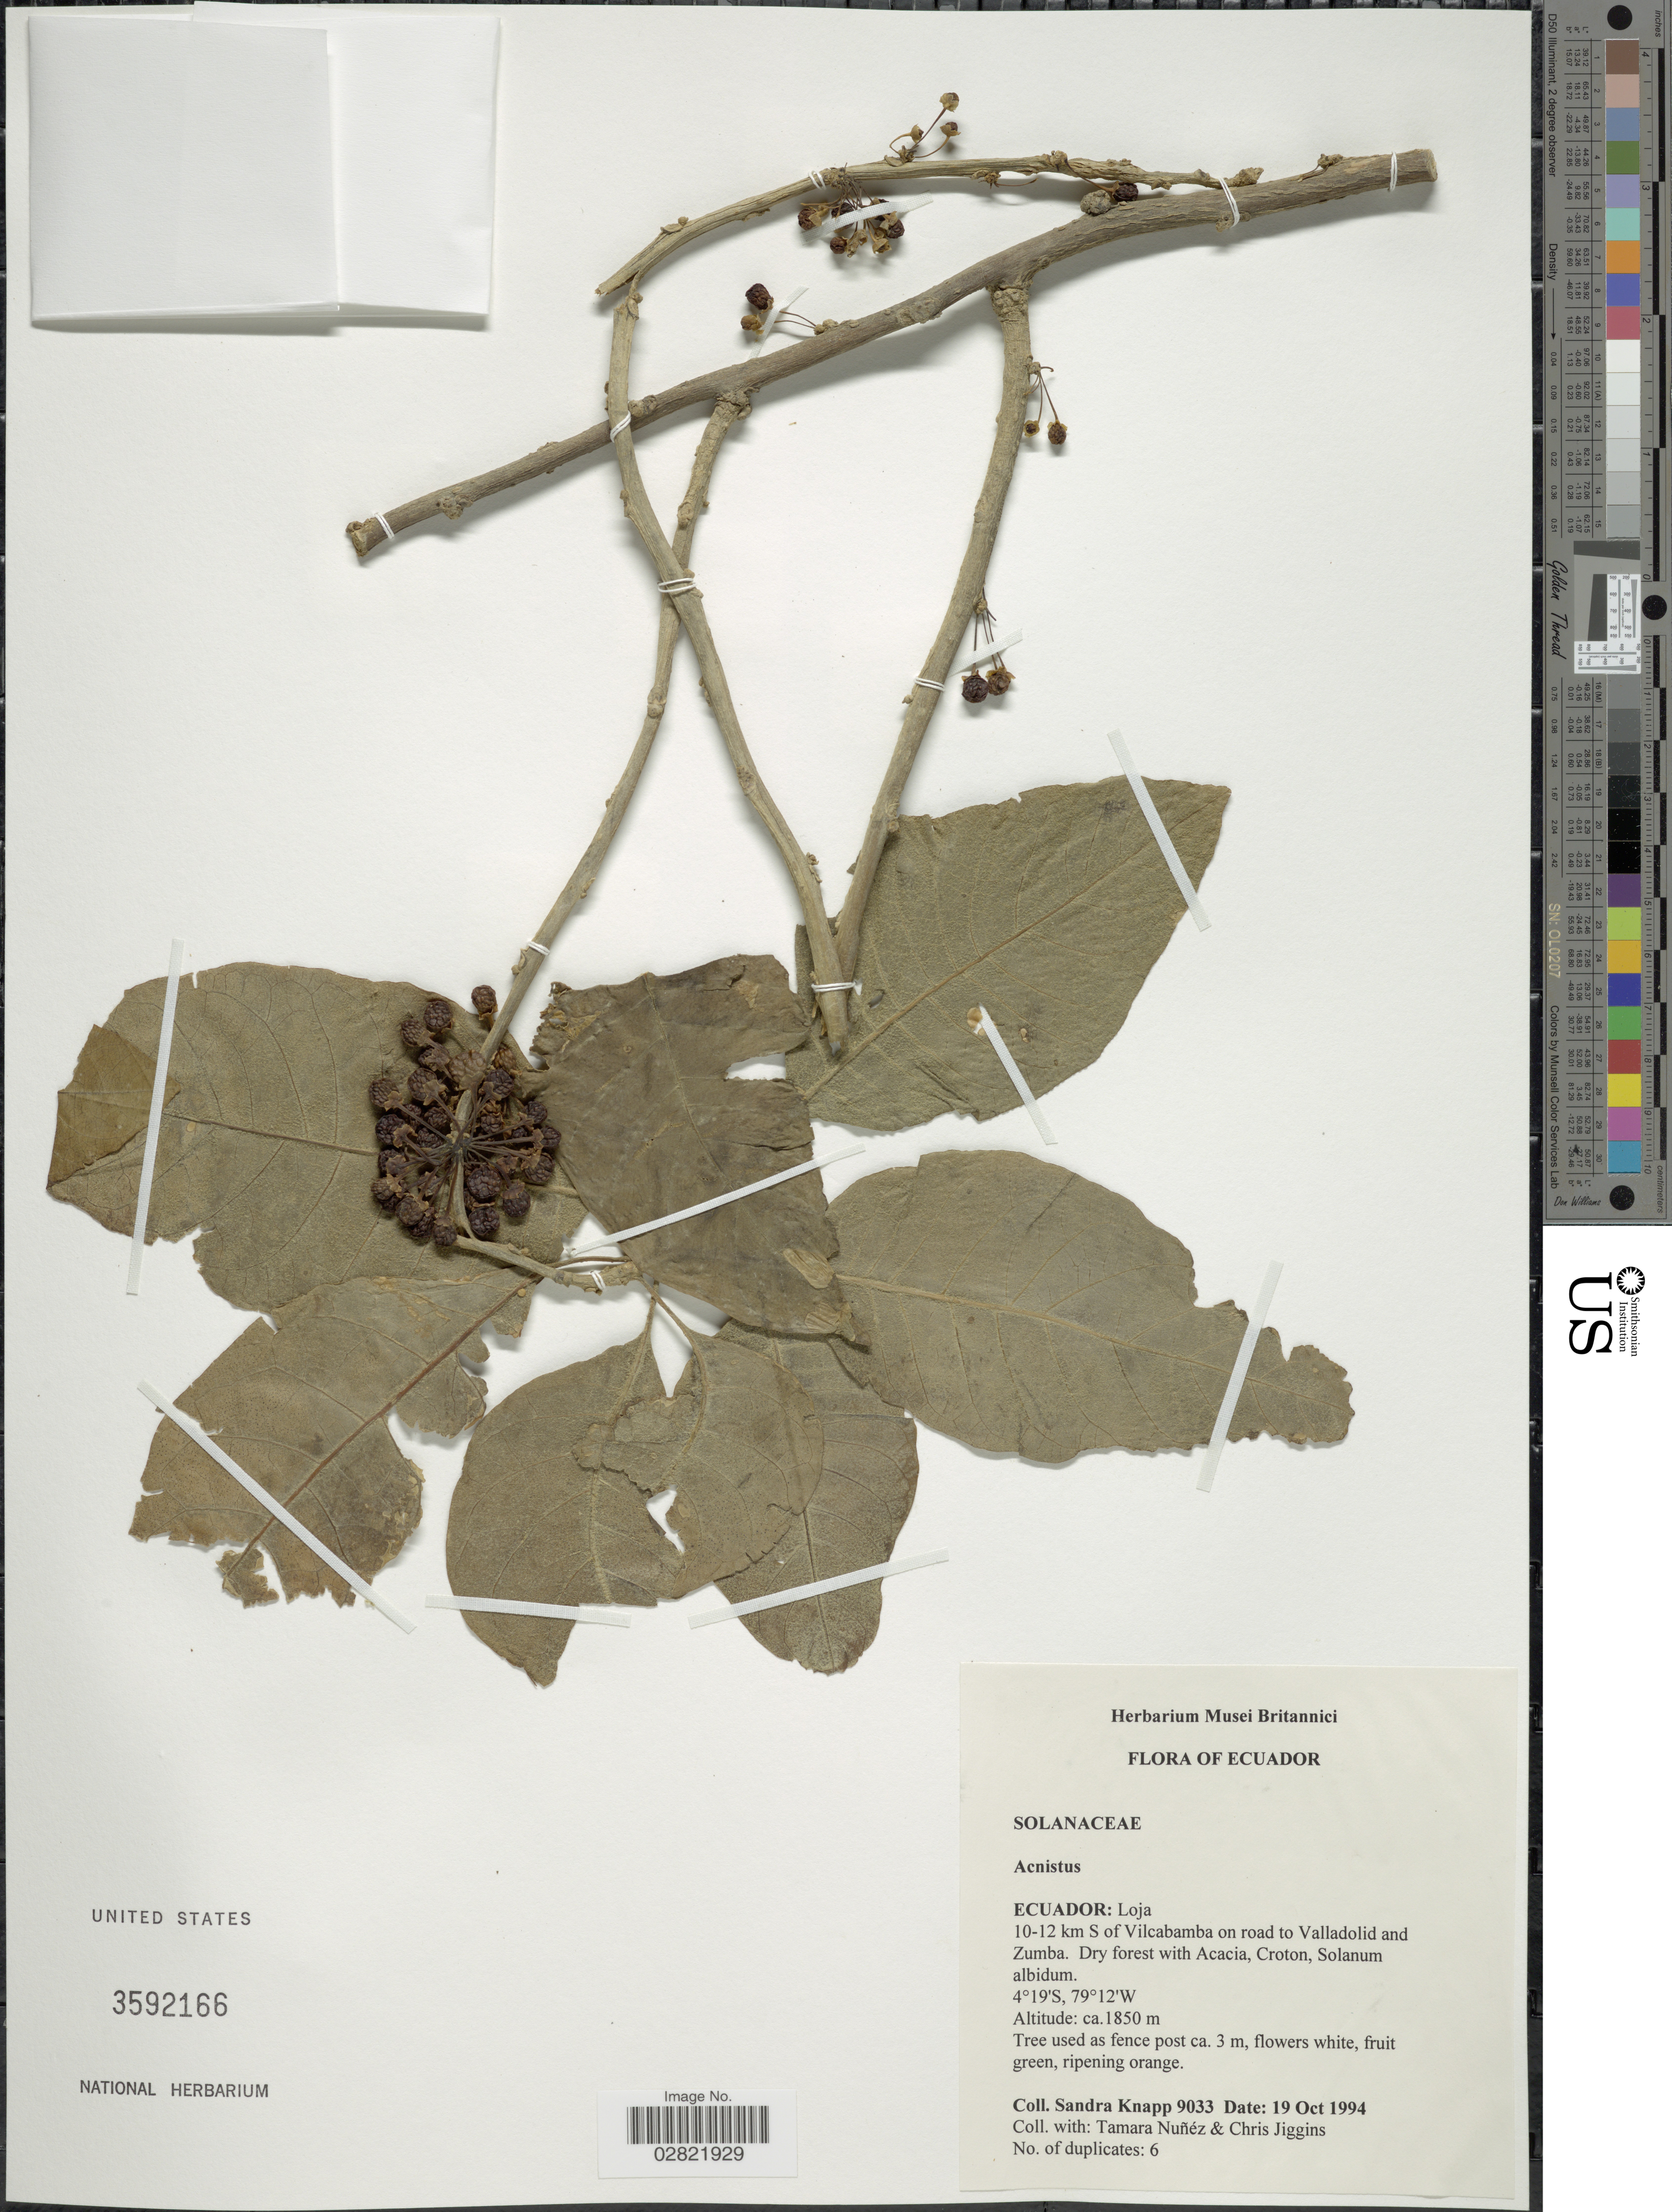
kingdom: Plantae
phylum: Tracheophyta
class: Magnoliopsida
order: Solanales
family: Solanaceae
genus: Acnistus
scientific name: Acnistus arborescens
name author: (L.) Schltdl.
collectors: S. Knapp, T. Núñez & C. Jiggins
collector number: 9033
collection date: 1994-10-19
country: Ecuador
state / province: Loja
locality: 10-12 km S of Vilcabamba on road to Valladolid and Zumba.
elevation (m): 1850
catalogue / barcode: US 3592166